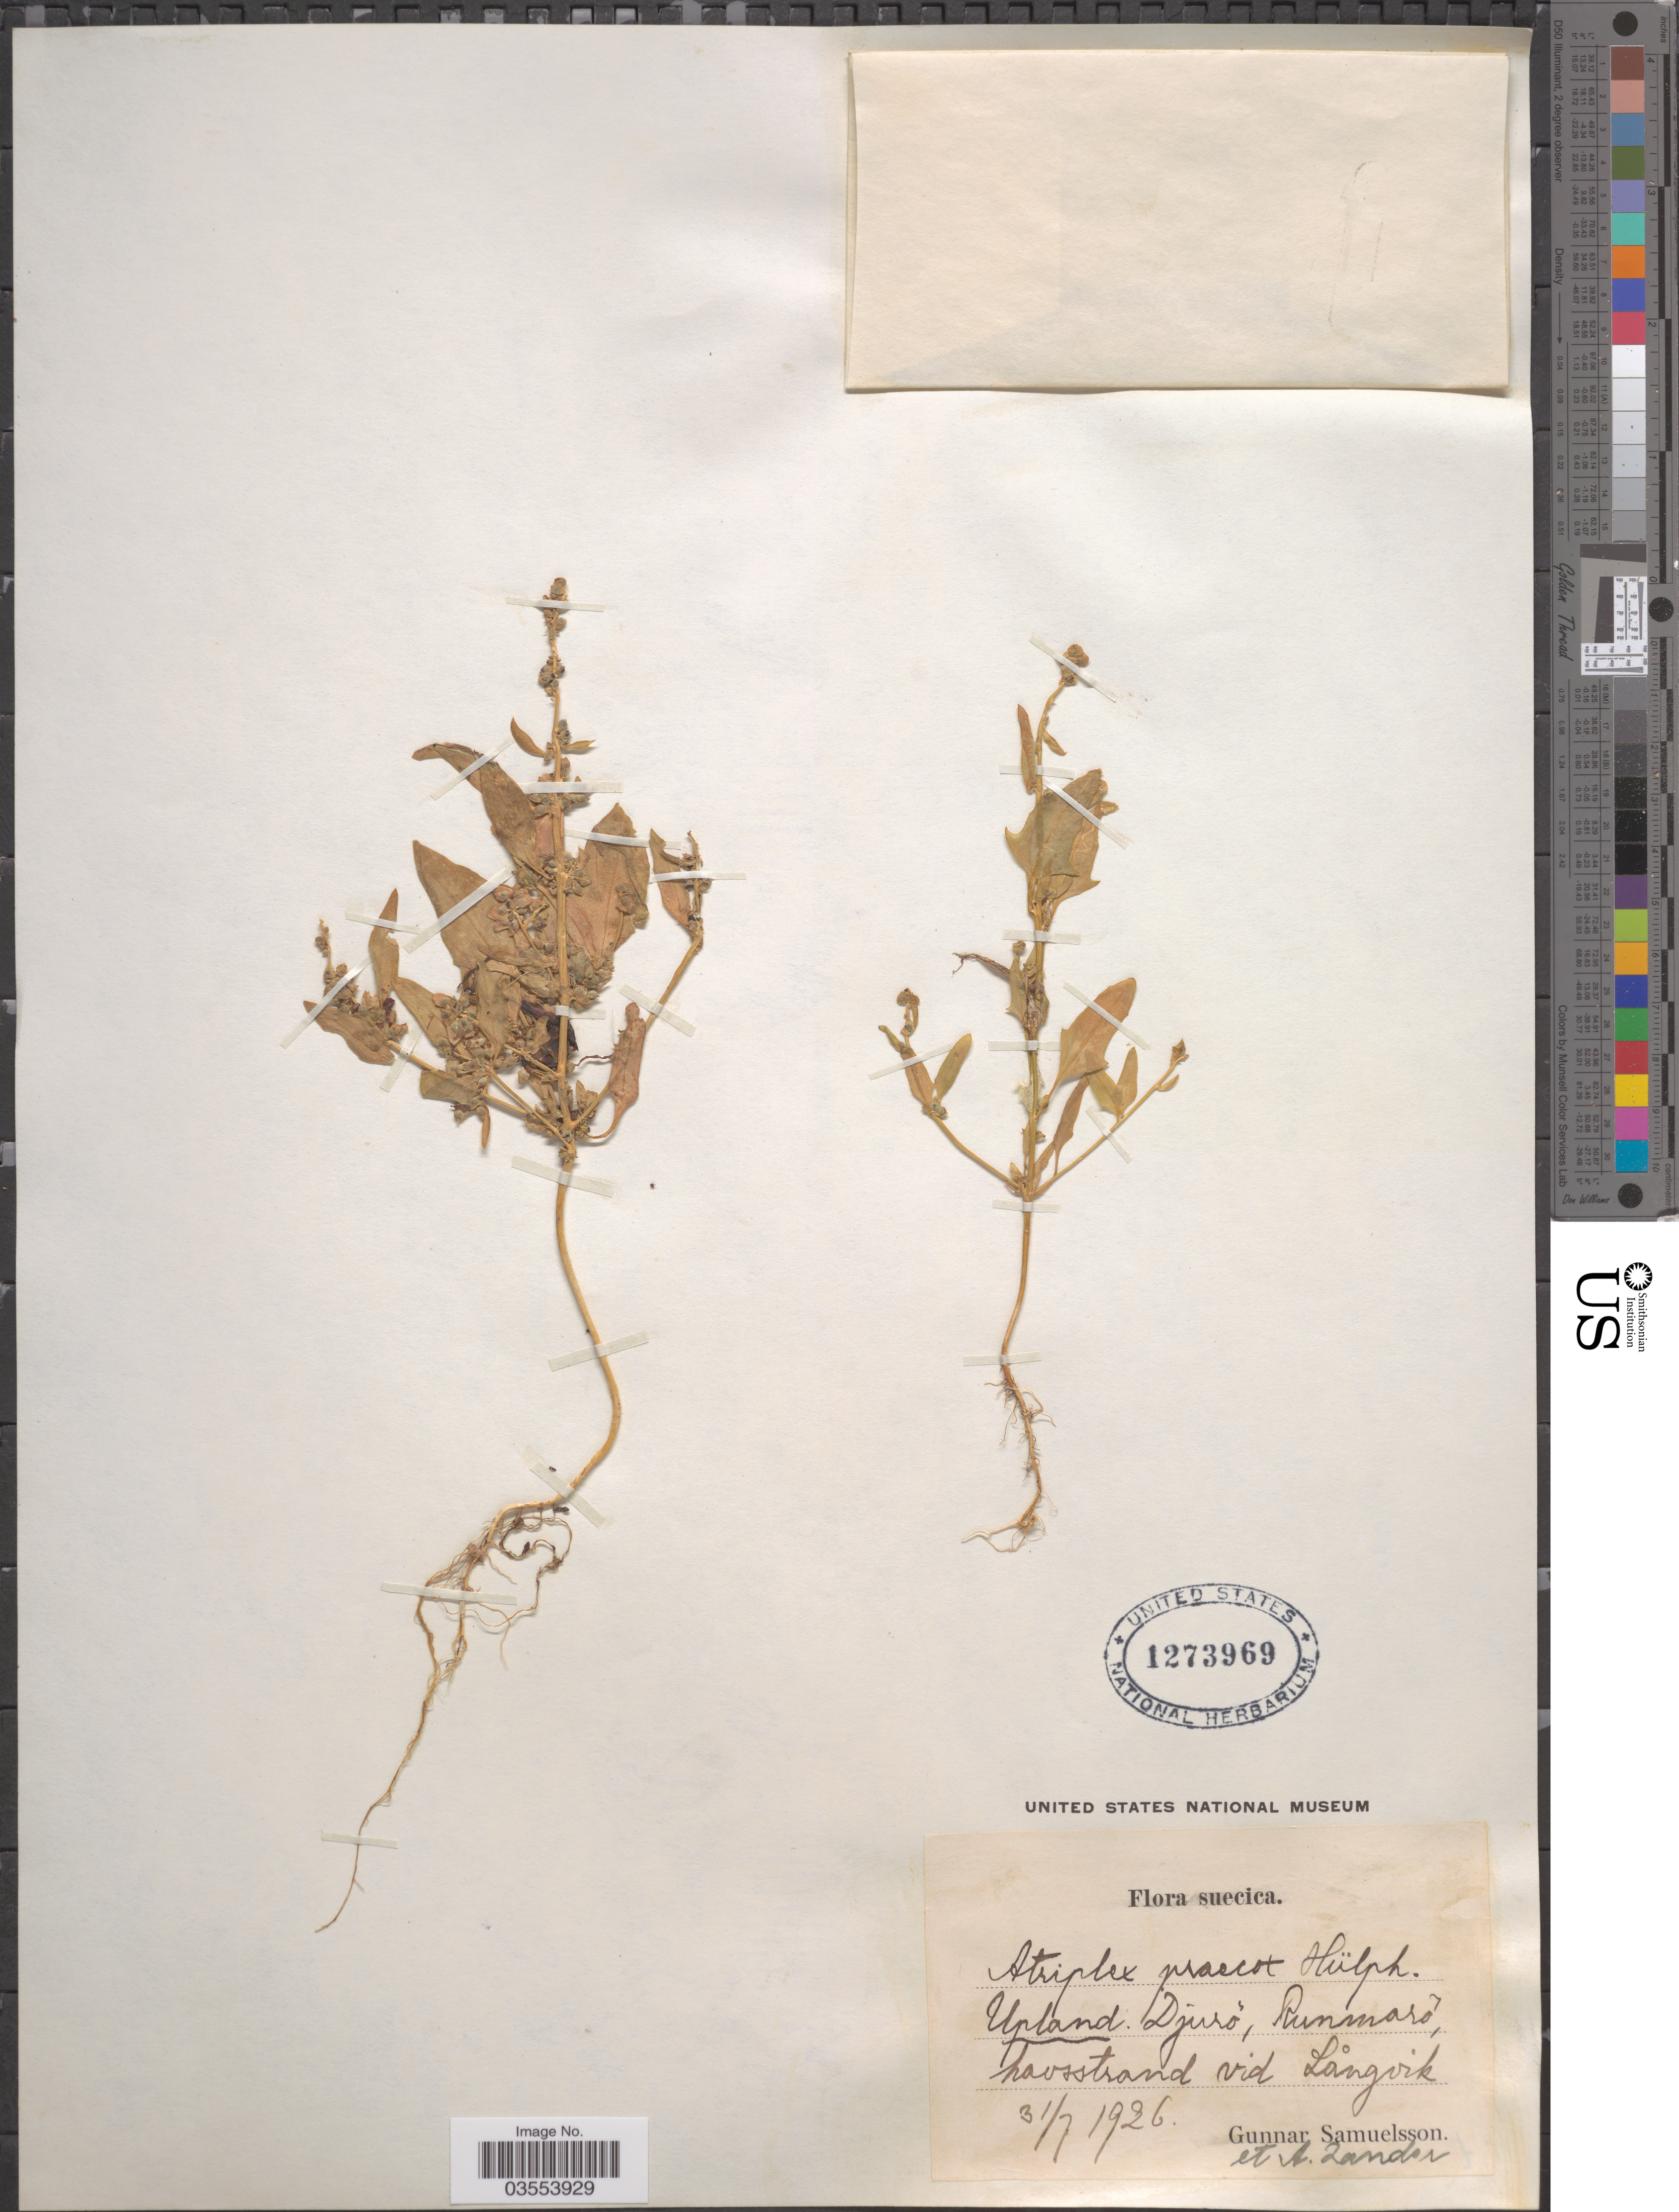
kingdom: Plantae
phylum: Tracheophyta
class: Magnoliopsida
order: Caryophyllales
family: Amaranthaceae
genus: Atriplex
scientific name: Atriplex praecox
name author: Hülph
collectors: G. Samuelson & A. Zander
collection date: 1926-07-31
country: Sweden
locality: Suecica. Upland. Djurö, Runmarö, havsstrand vid Långvik.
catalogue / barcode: US 1273969